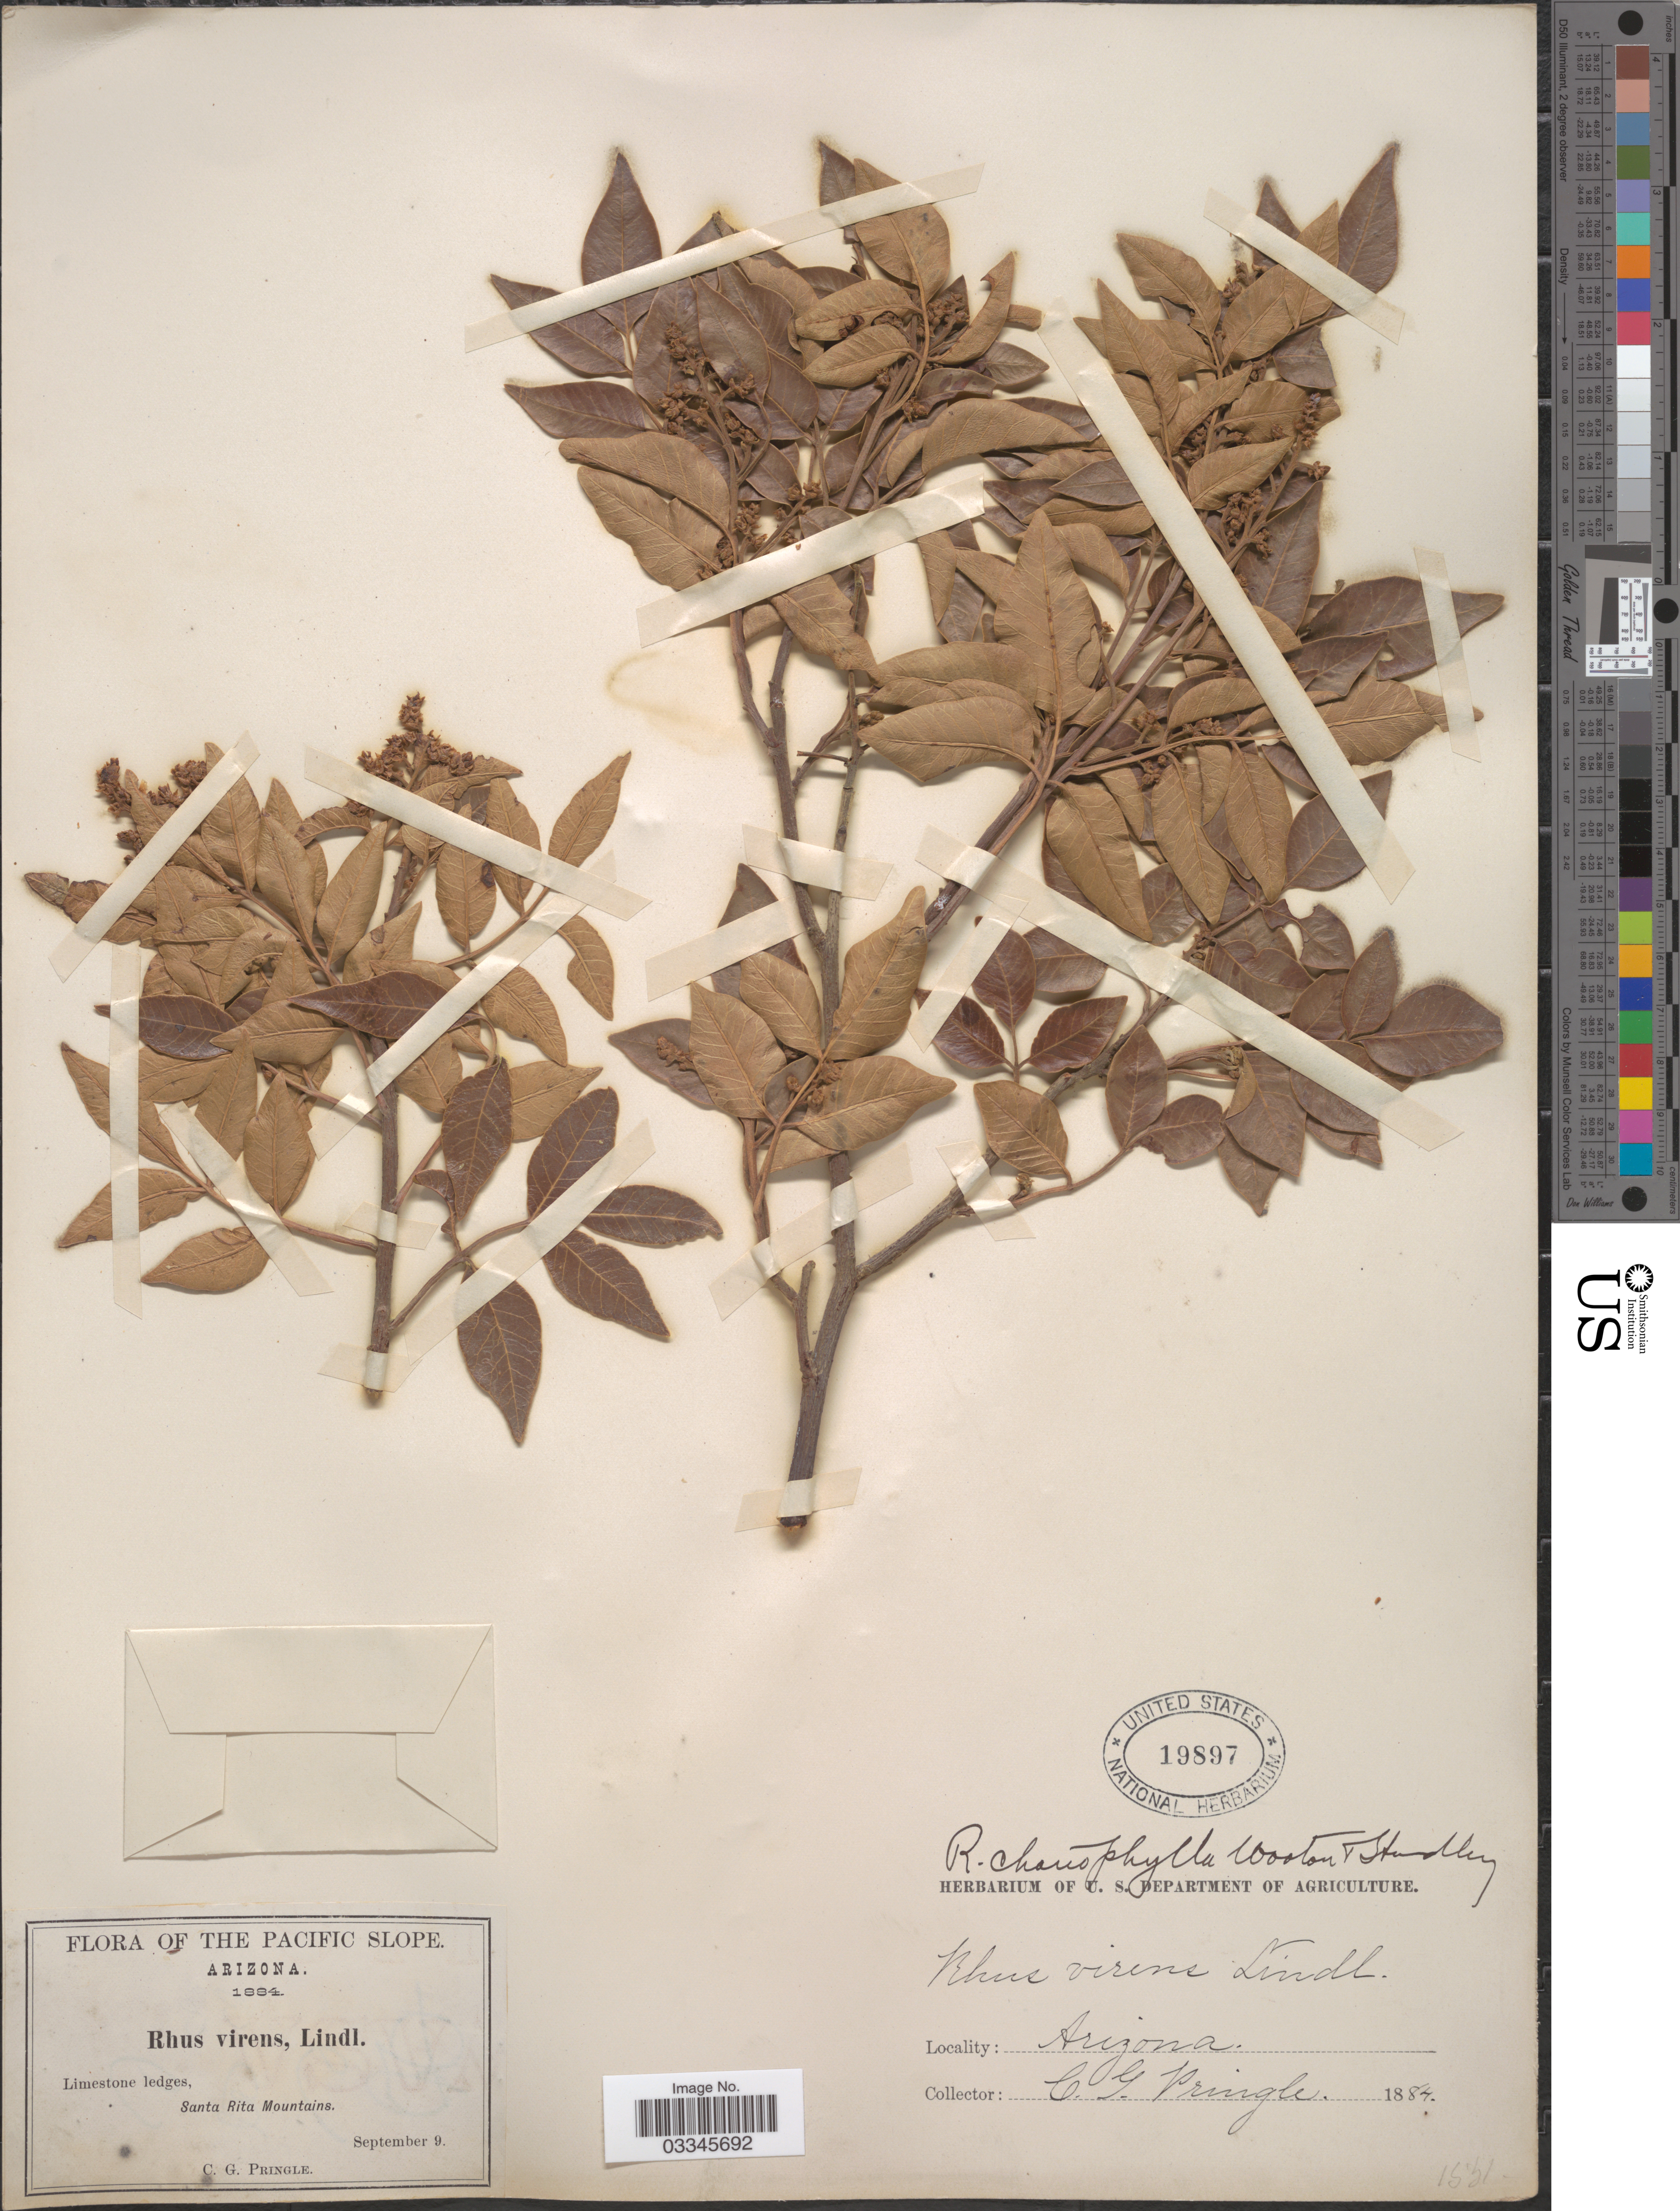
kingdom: Plantae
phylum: Tracheophyta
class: Magnoliopsida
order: Sapindales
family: Anacardiaceae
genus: Rhus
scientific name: Rhus choriophylla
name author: Wooton & Standl.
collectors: C. G. Pringle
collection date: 1884-09-09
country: United States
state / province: Arizona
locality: The Pacific Slope. Santa Rita Mountains.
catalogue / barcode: US 19897